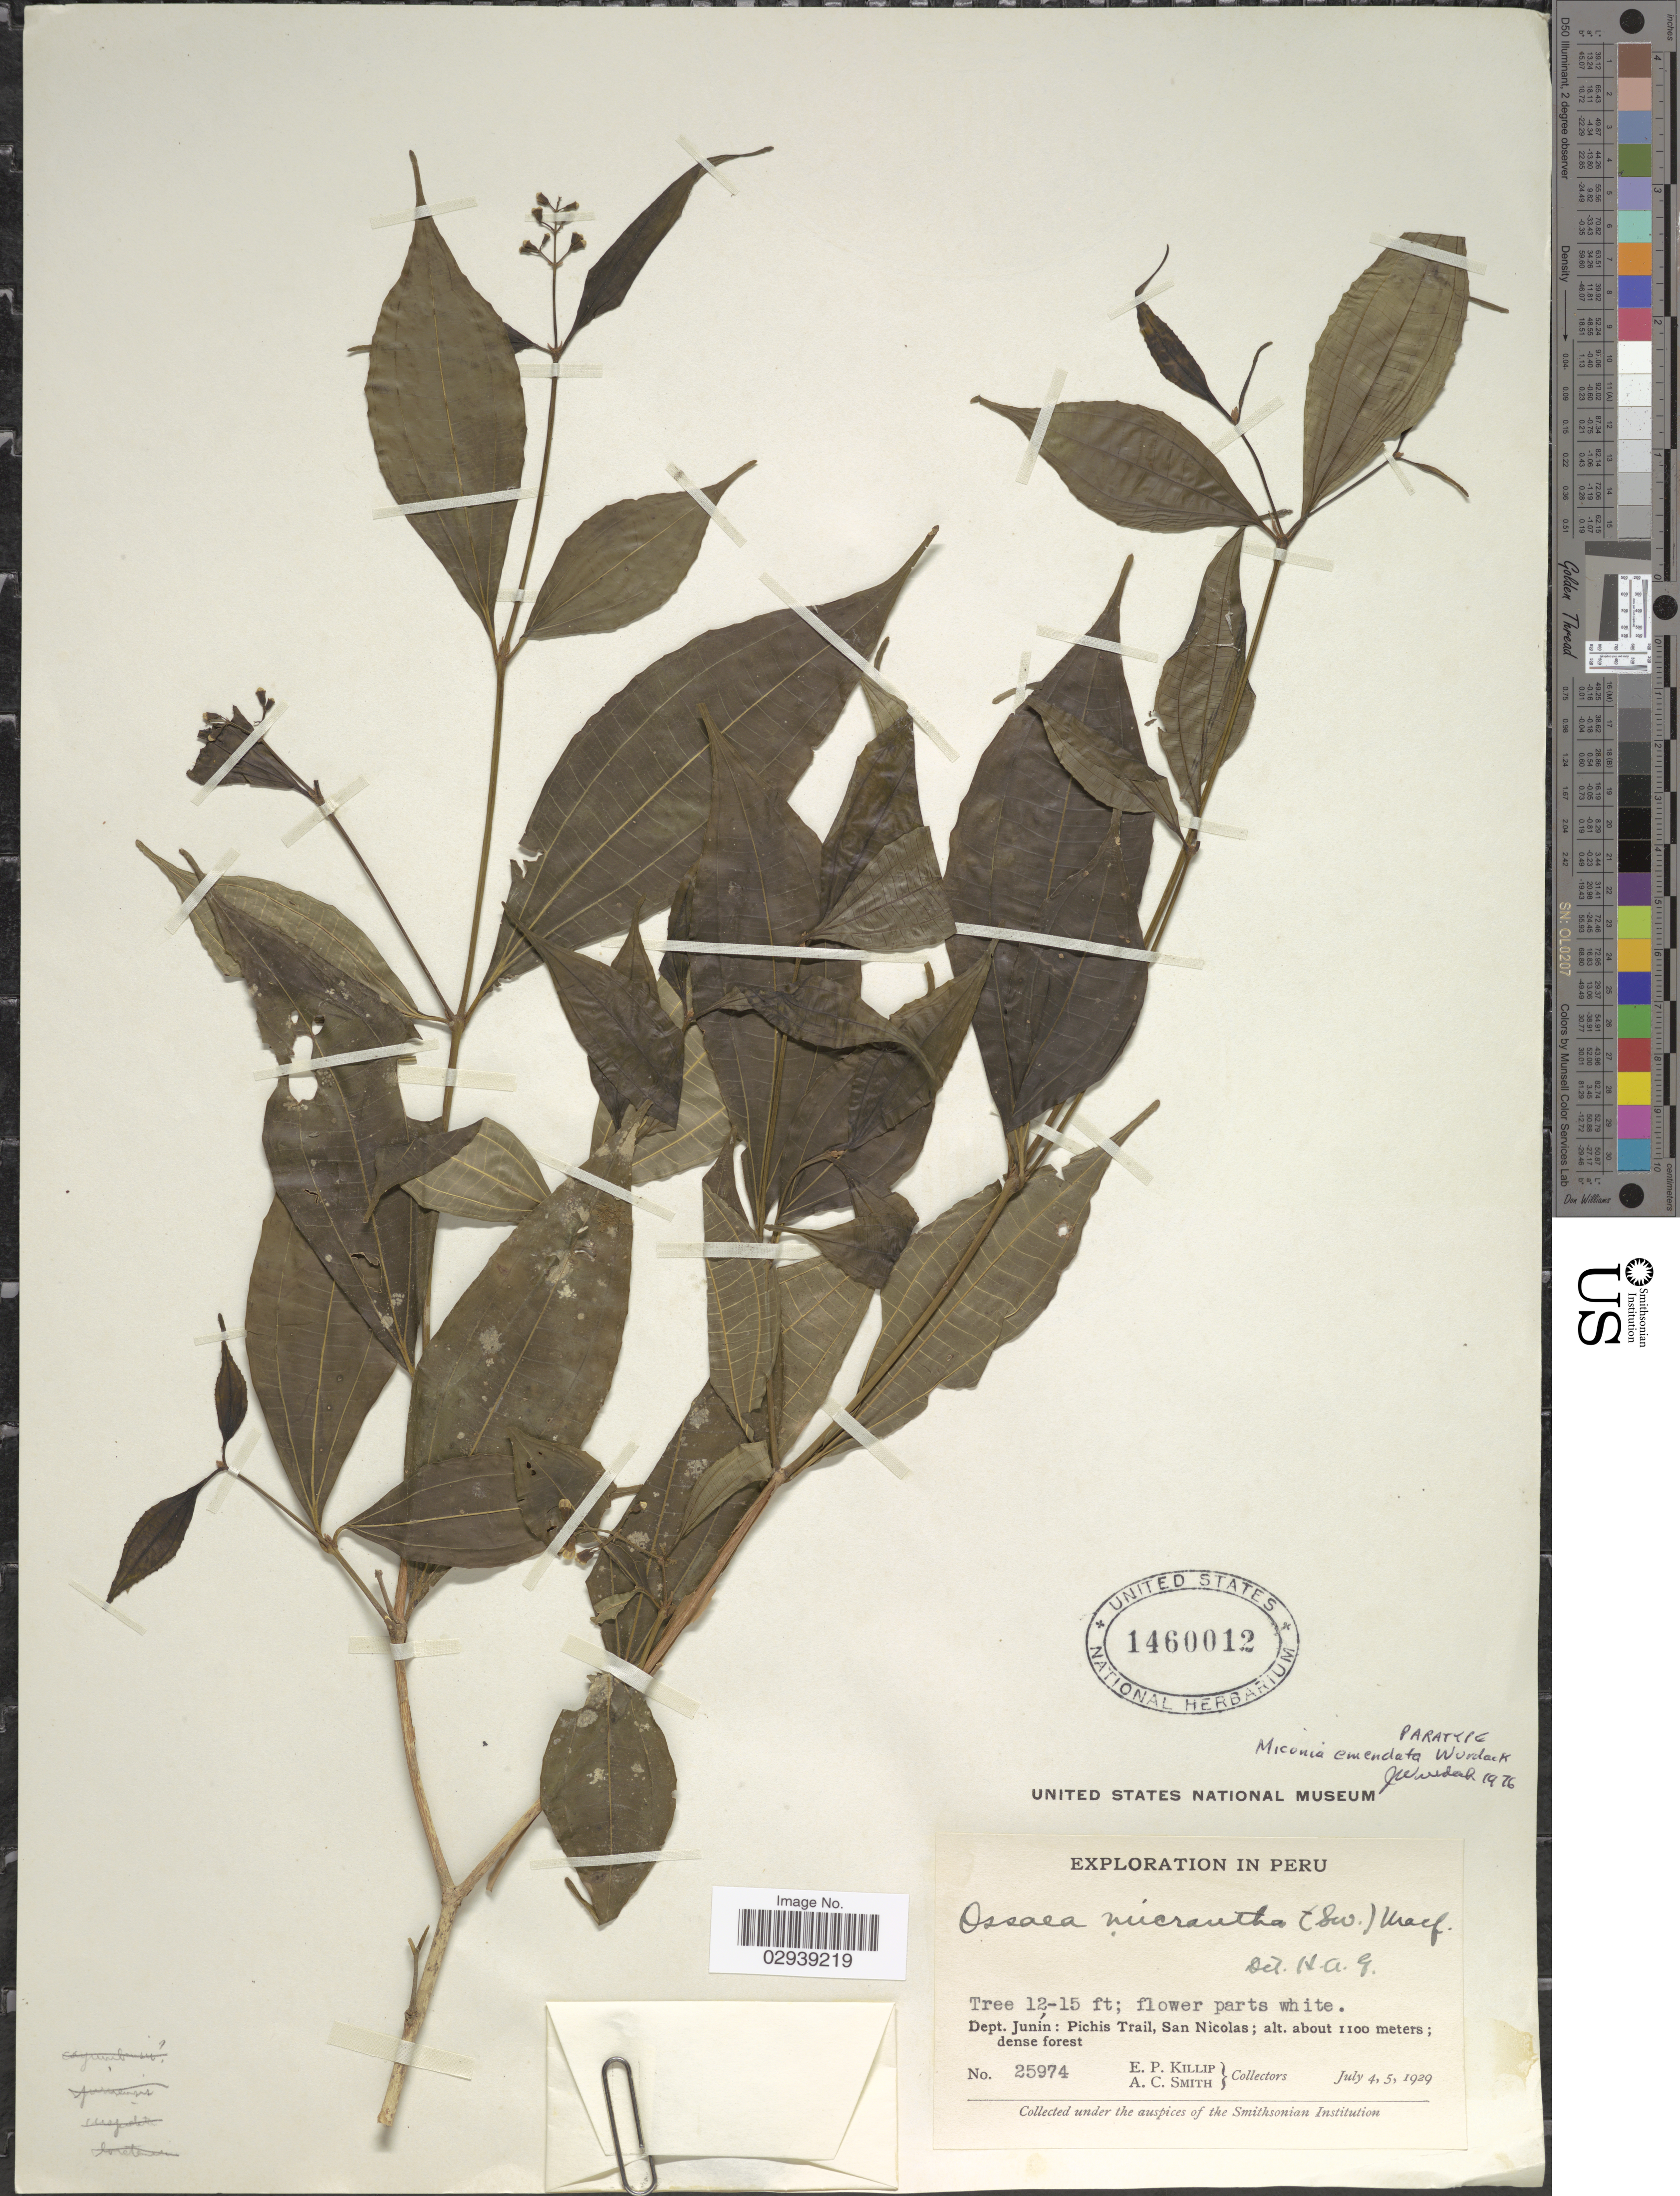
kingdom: Plantae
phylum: Tracheophyta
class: Magnoliopsida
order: Myrtales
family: Melastomataceae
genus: Miconia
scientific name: Miconia emendata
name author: Wurdack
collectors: E. P. Killip & A. C. Smith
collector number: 25974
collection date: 1929-07-04/1929-07-05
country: Peru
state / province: Junín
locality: Dept. Junín: Pichis Trail, San Nicolas.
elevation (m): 1100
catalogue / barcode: US 1460012